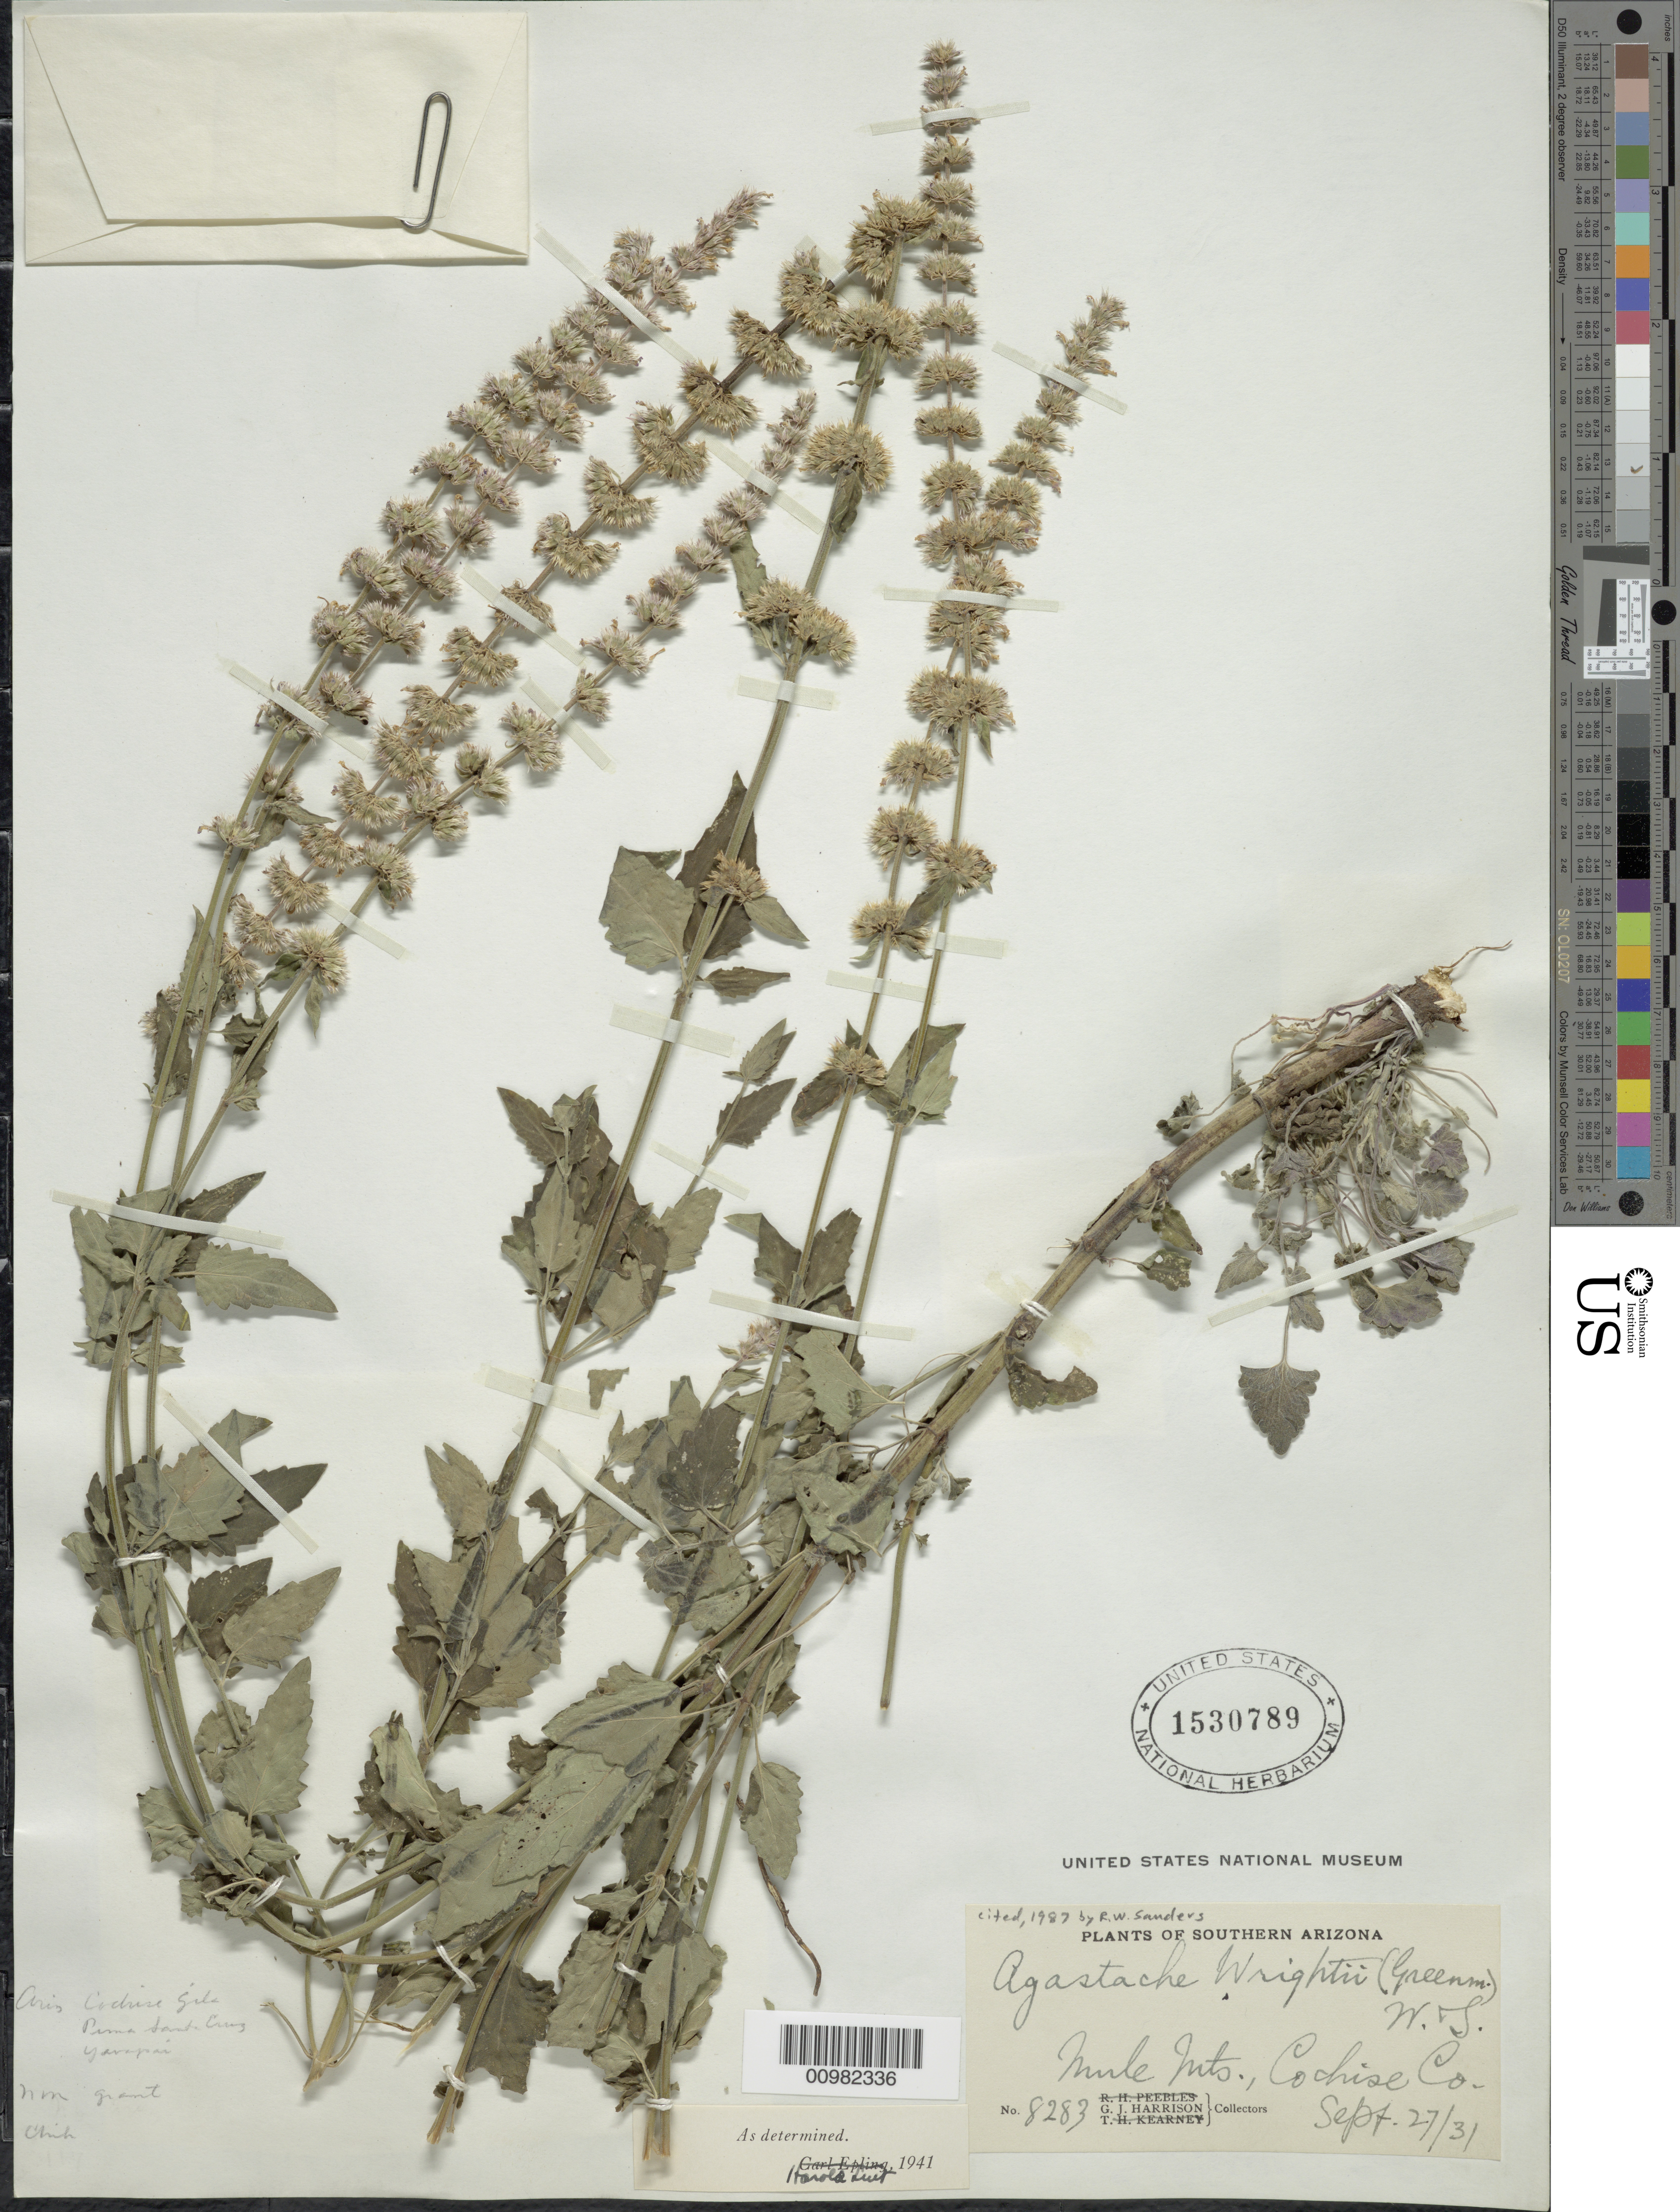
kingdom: Plantae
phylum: Tracheophyta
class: Magnoliopsida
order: Lamiales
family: Lamiaceae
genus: Agastache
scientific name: Agastache wrightii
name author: (Greenm.) Wooton & Standl.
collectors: G. J. Harrison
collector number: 8283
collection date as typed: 26 Sep 1931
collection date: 1931-09-26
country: United States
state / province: Arizona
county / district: Cochise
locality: Mule Mountains.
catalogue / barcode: US 1530789